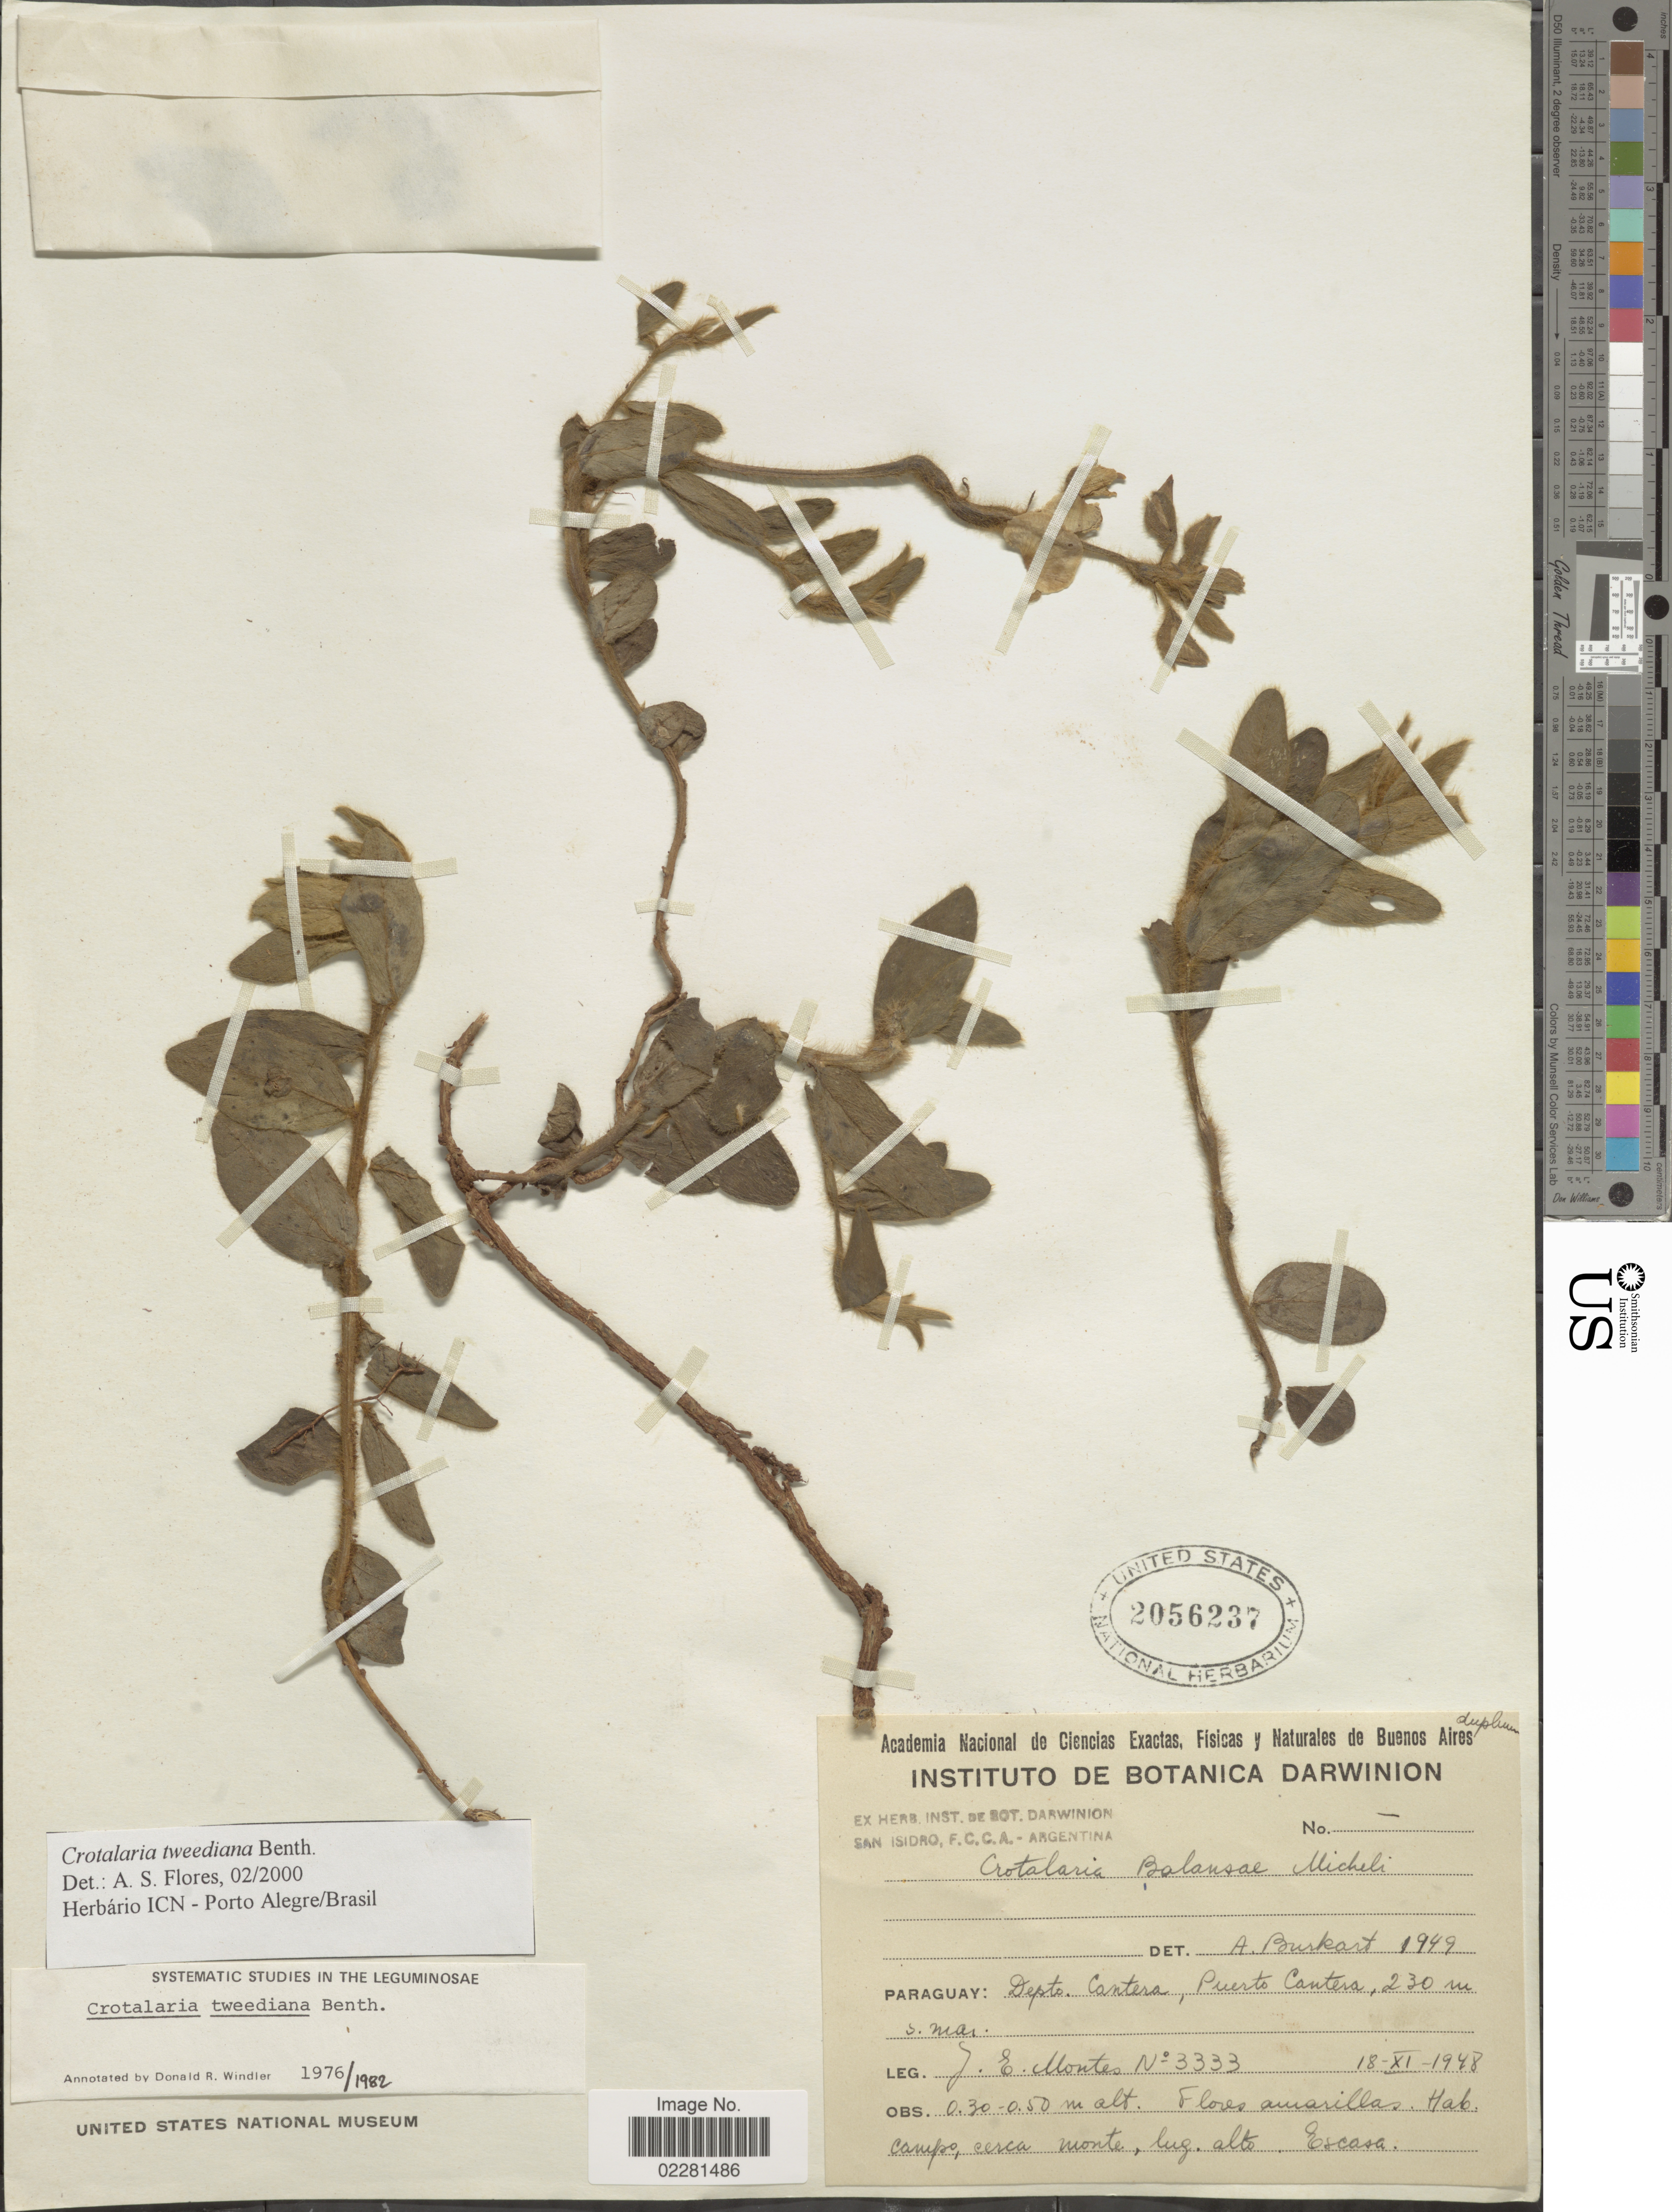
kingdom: Plantae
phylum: Tracheophyta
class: Magnoliopsida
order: Fabales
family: Fabaceae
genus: Crotalaria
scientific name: Crotalaria tweediana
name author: Benth.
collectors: J. E. Montes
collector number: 3333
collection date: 1948-11-18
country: Paraguay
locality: Depto. Cantera, Puerto Cantera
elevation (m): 230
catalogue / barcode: US 2056237